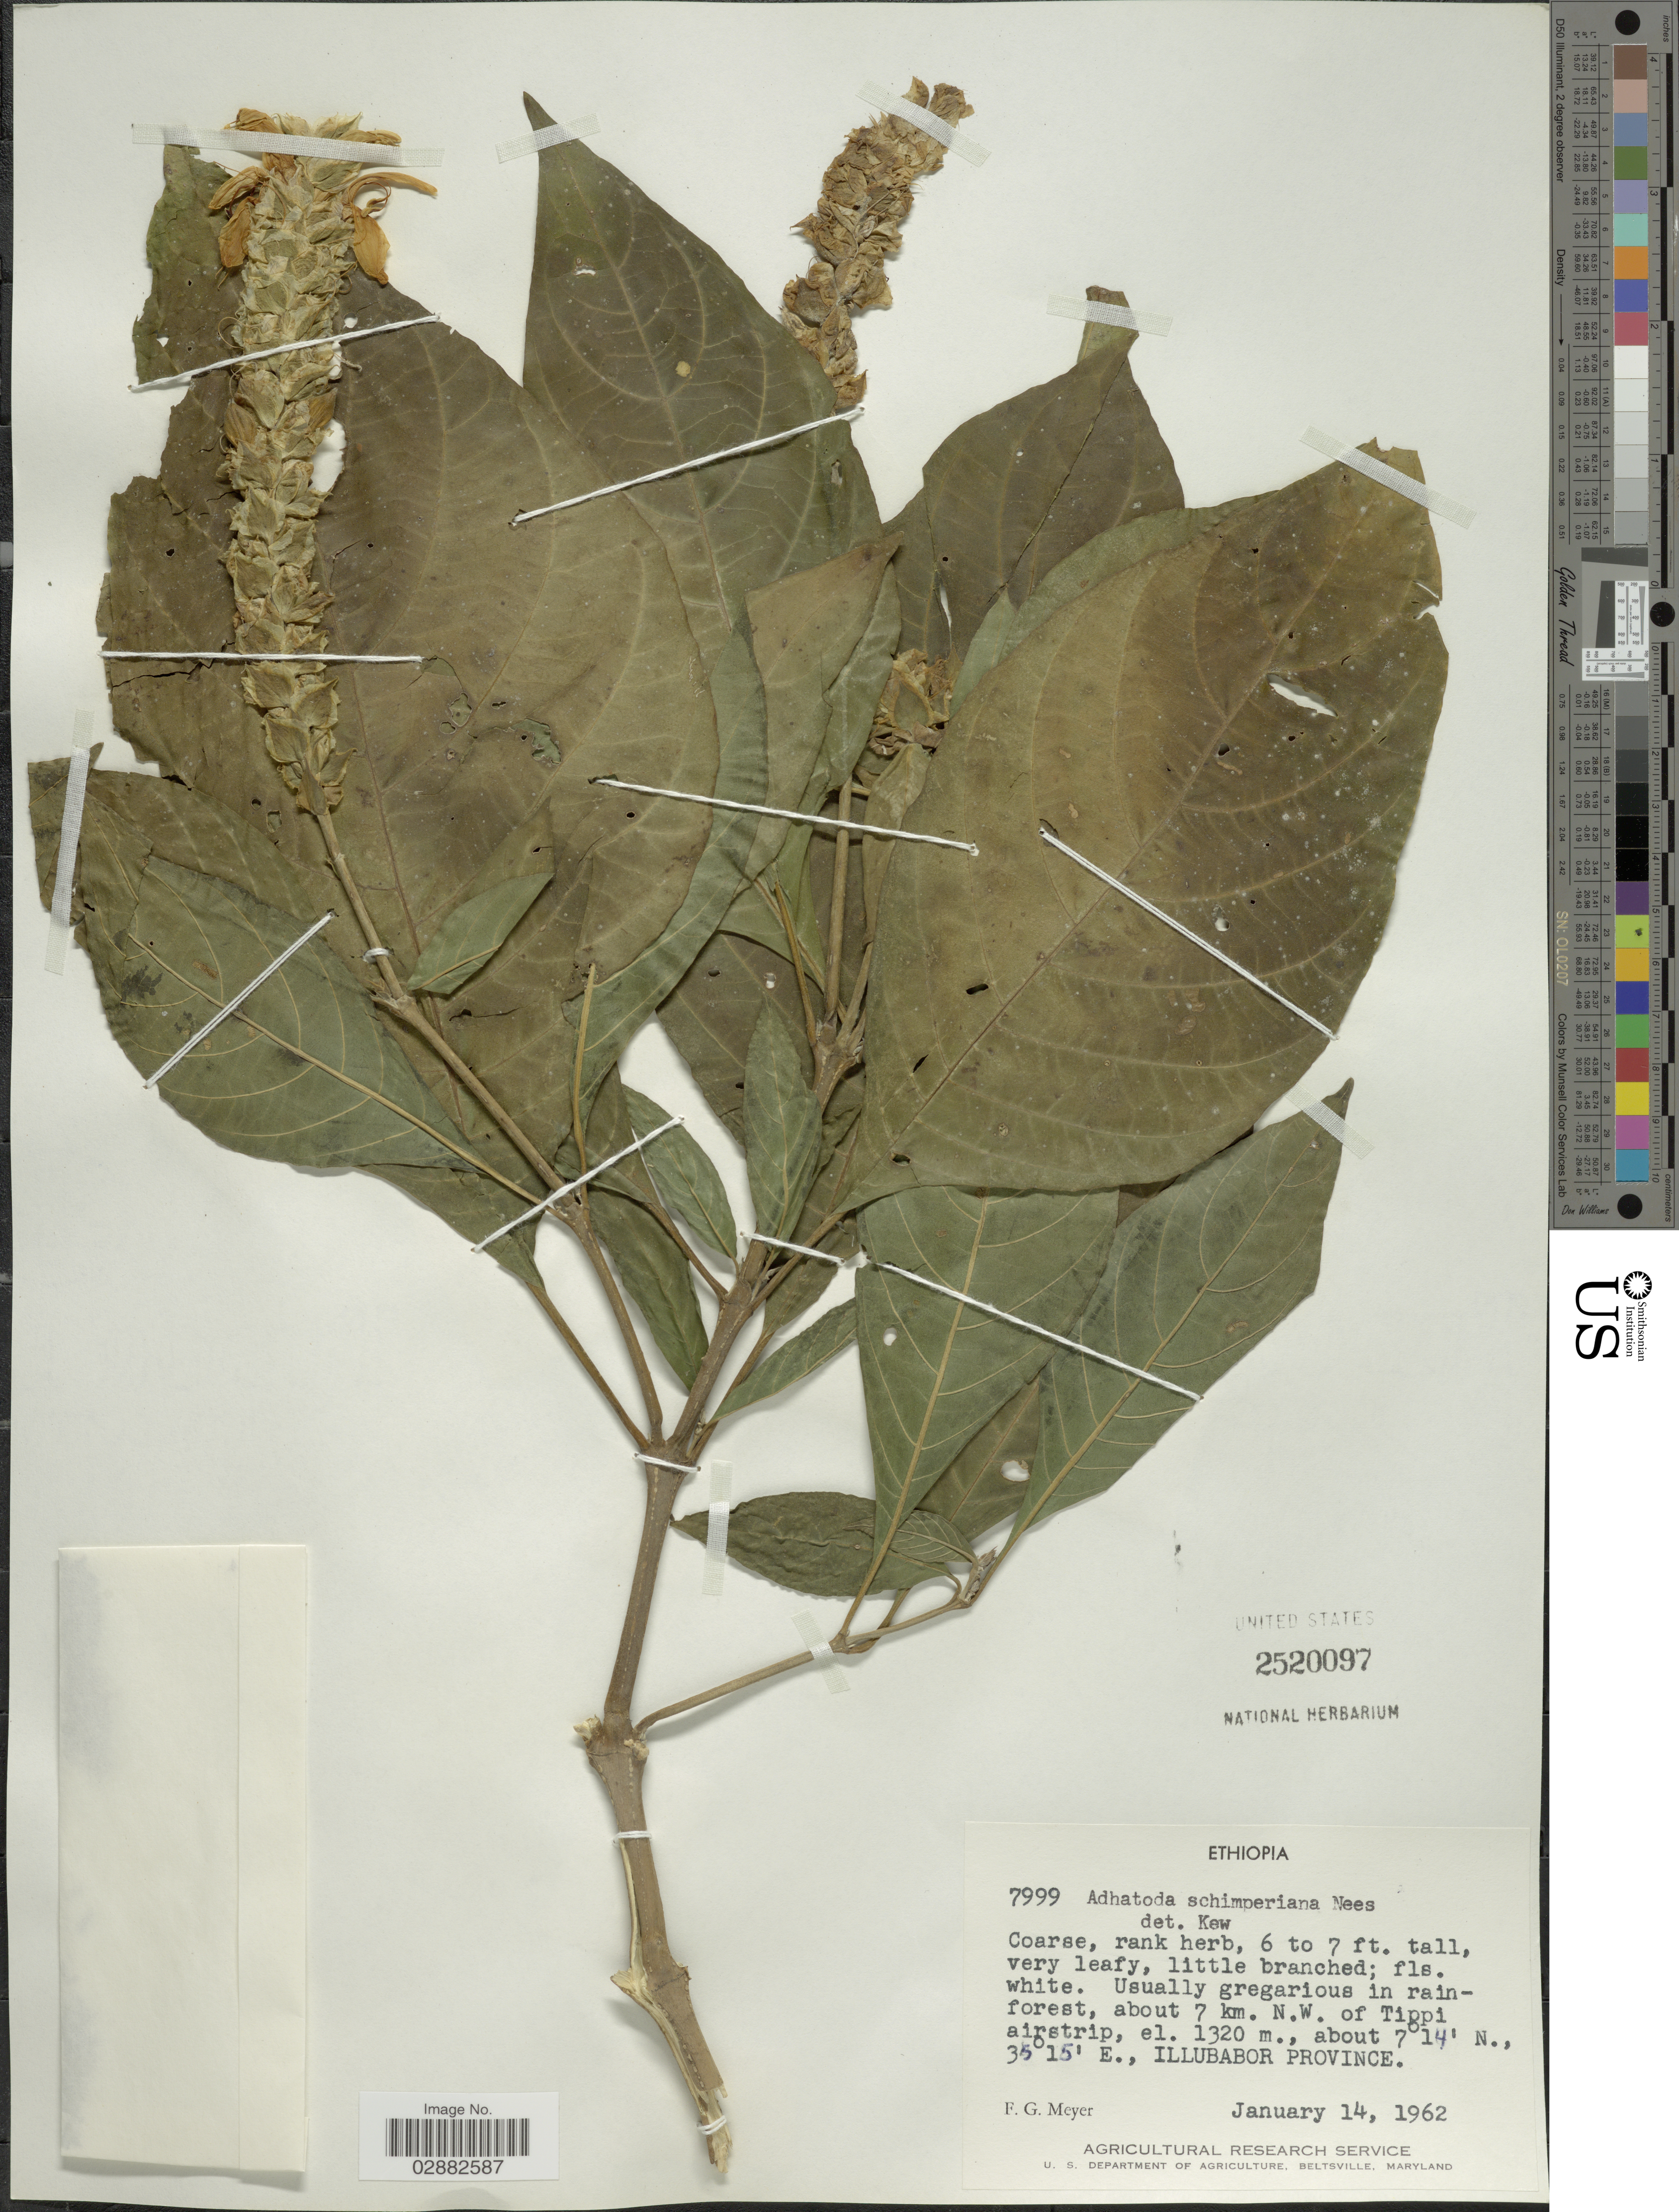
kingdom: Plantae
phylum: Tracheophyta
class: Magnoliopsida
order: Lamiales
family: Acanthaceae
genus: Justicia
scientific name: Justicia schimperiana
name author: (Hochst. ex Nees) T. Anderson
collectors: F. G. Meyer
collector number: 7999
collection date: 1962-01-14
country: Ethiopia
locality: About 7 km. N.W. of Tippi airstrip, Illubabor Province.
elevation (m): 1320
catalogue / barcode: US 2520097